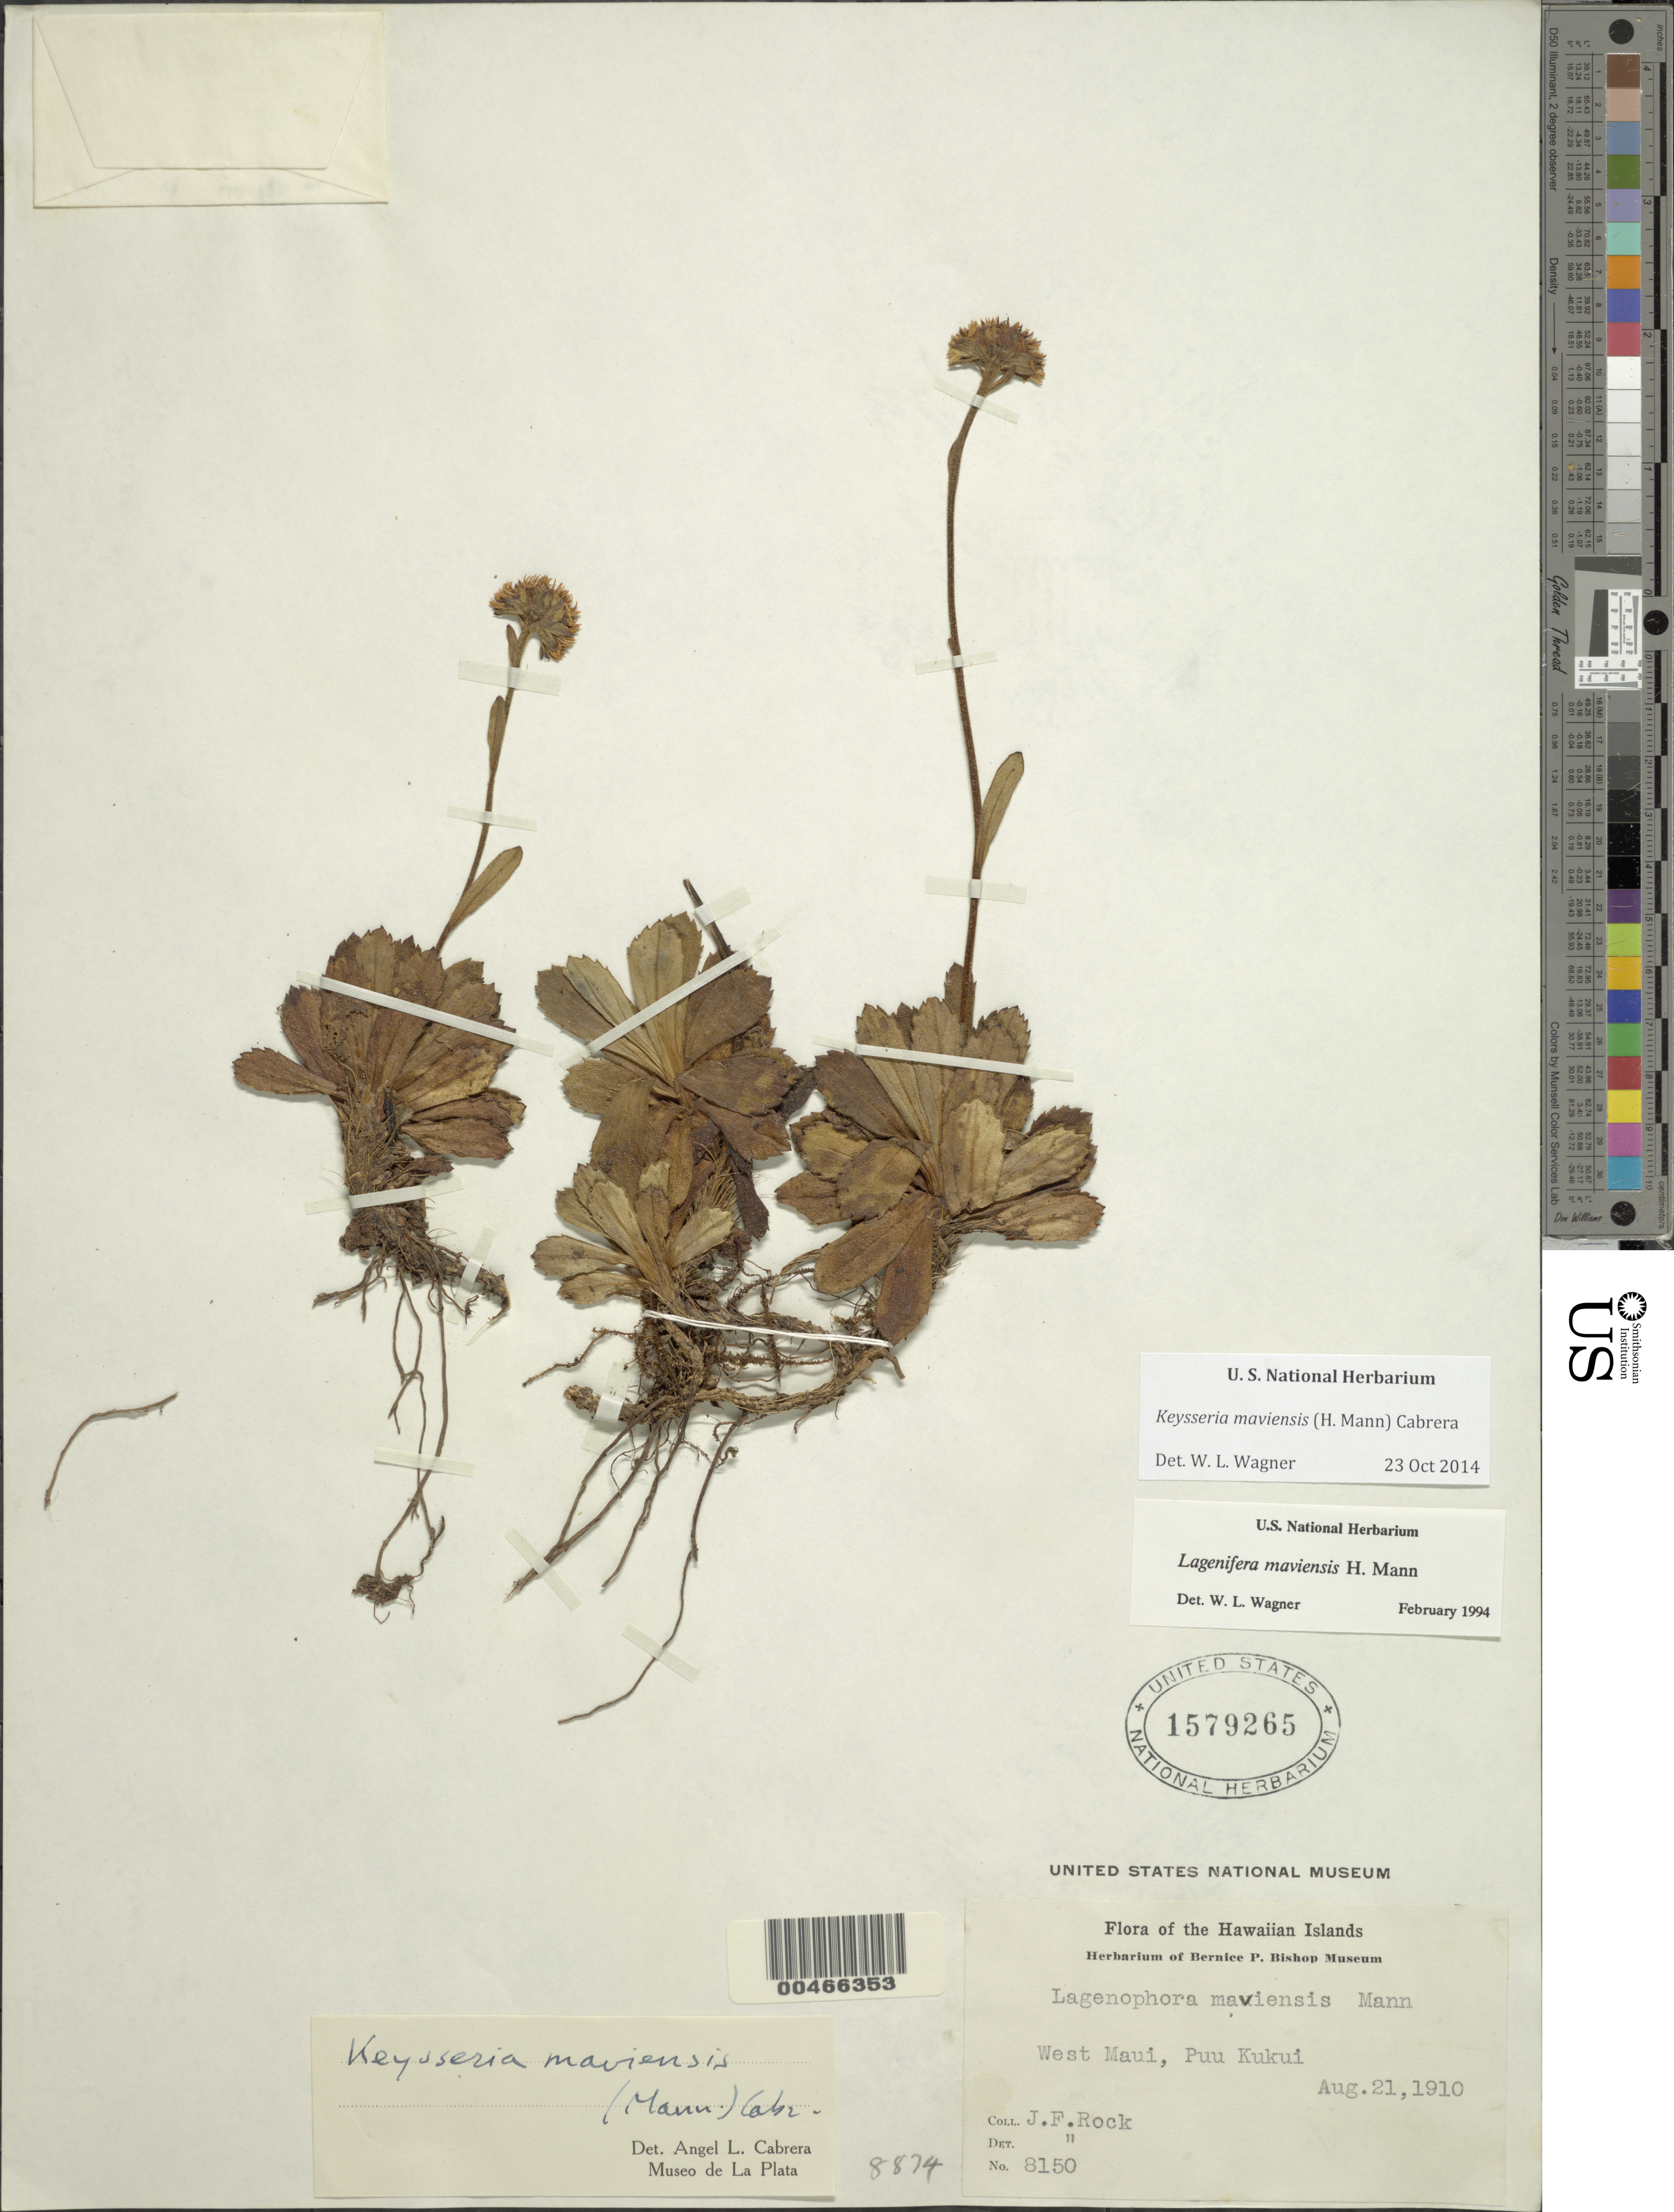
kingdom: Plantae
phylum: Tracheophyta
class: Magnoliopsida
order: Asterales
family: Asteraceae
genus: Keysseria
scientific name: Keysseria maviensis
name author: (H. Mann) Cabrera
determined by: Wagner, W. L., (BOT), Smithsonian Institution - National Museum of Natural History (UNITED STATES)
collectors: J. F. Rock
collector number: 8150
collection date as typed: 21 Aug 1910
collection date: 1910-08-21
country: United States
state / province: Hawaii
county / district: Maui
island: Maui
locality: W Maui, Puu Kukui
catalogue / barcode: US 1579265